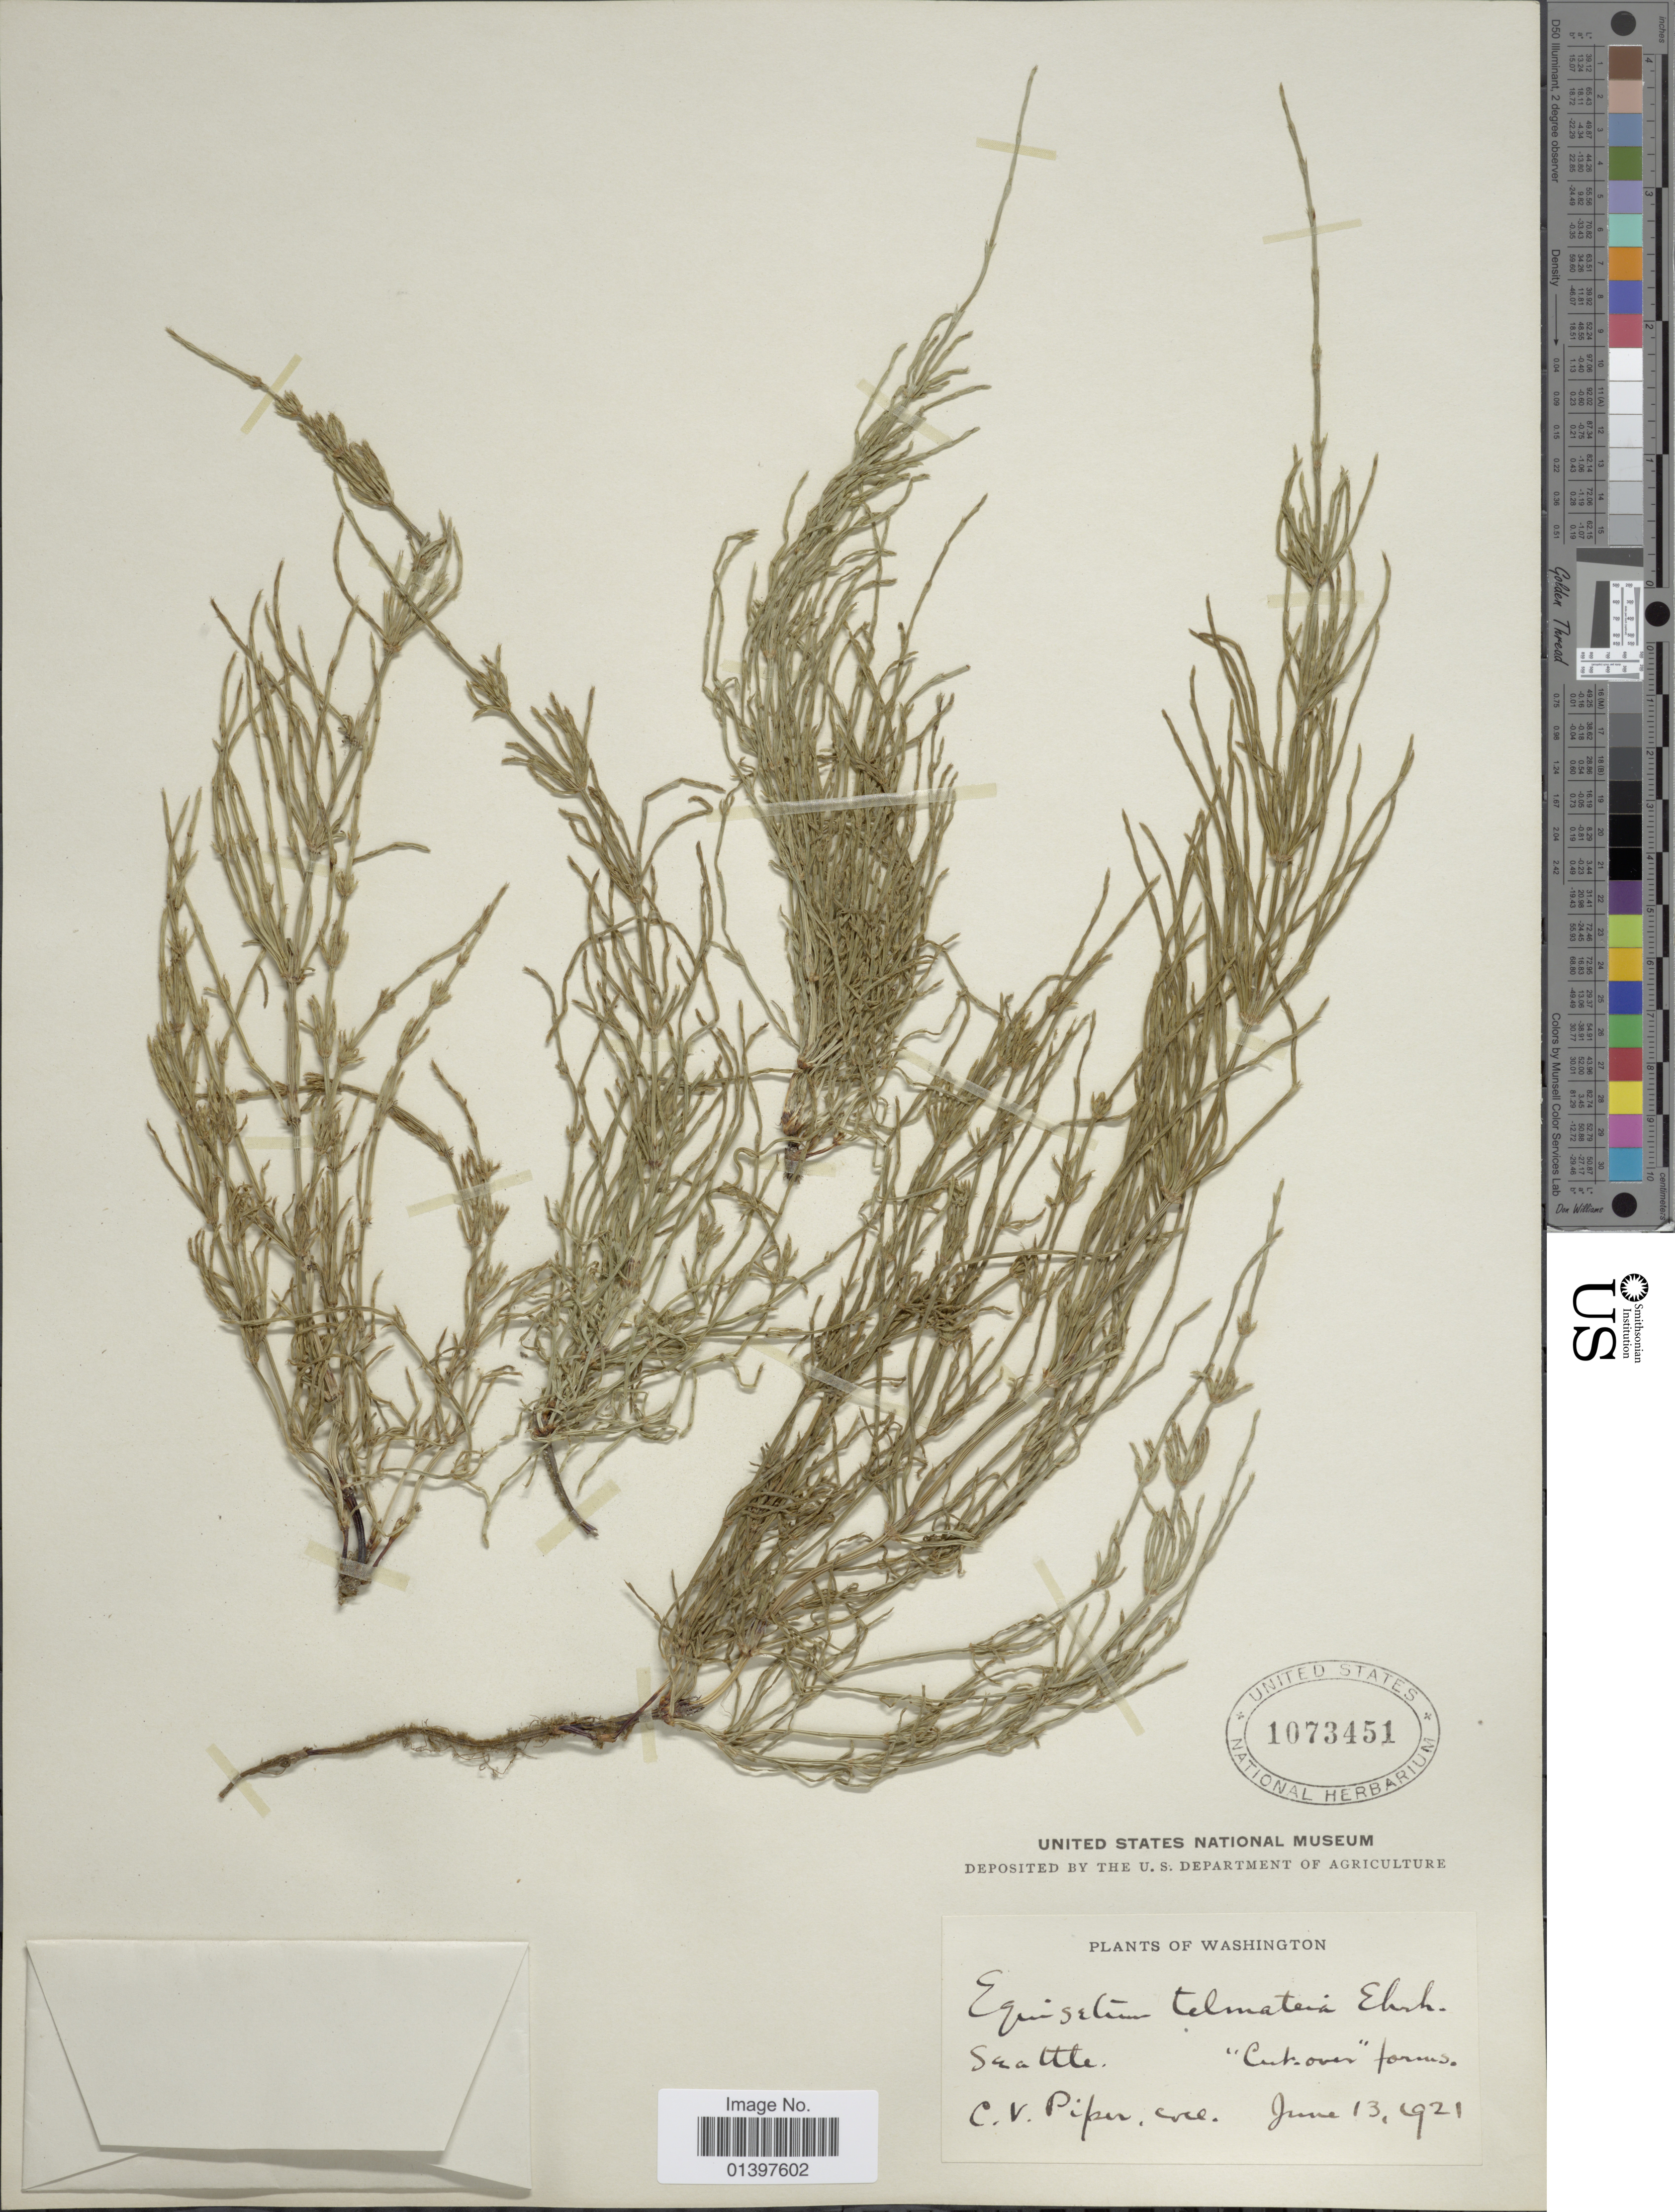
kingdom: Plantae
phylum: Tracheophyta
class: Polypodiopsida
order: Equisetales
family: Equisetaceae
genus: Equisetum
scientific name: Equisetum telmateia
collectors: C. V. Piper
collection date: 1921-06-13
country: United States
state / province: Washington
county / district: King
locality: Seattle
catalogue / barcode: US 1073451